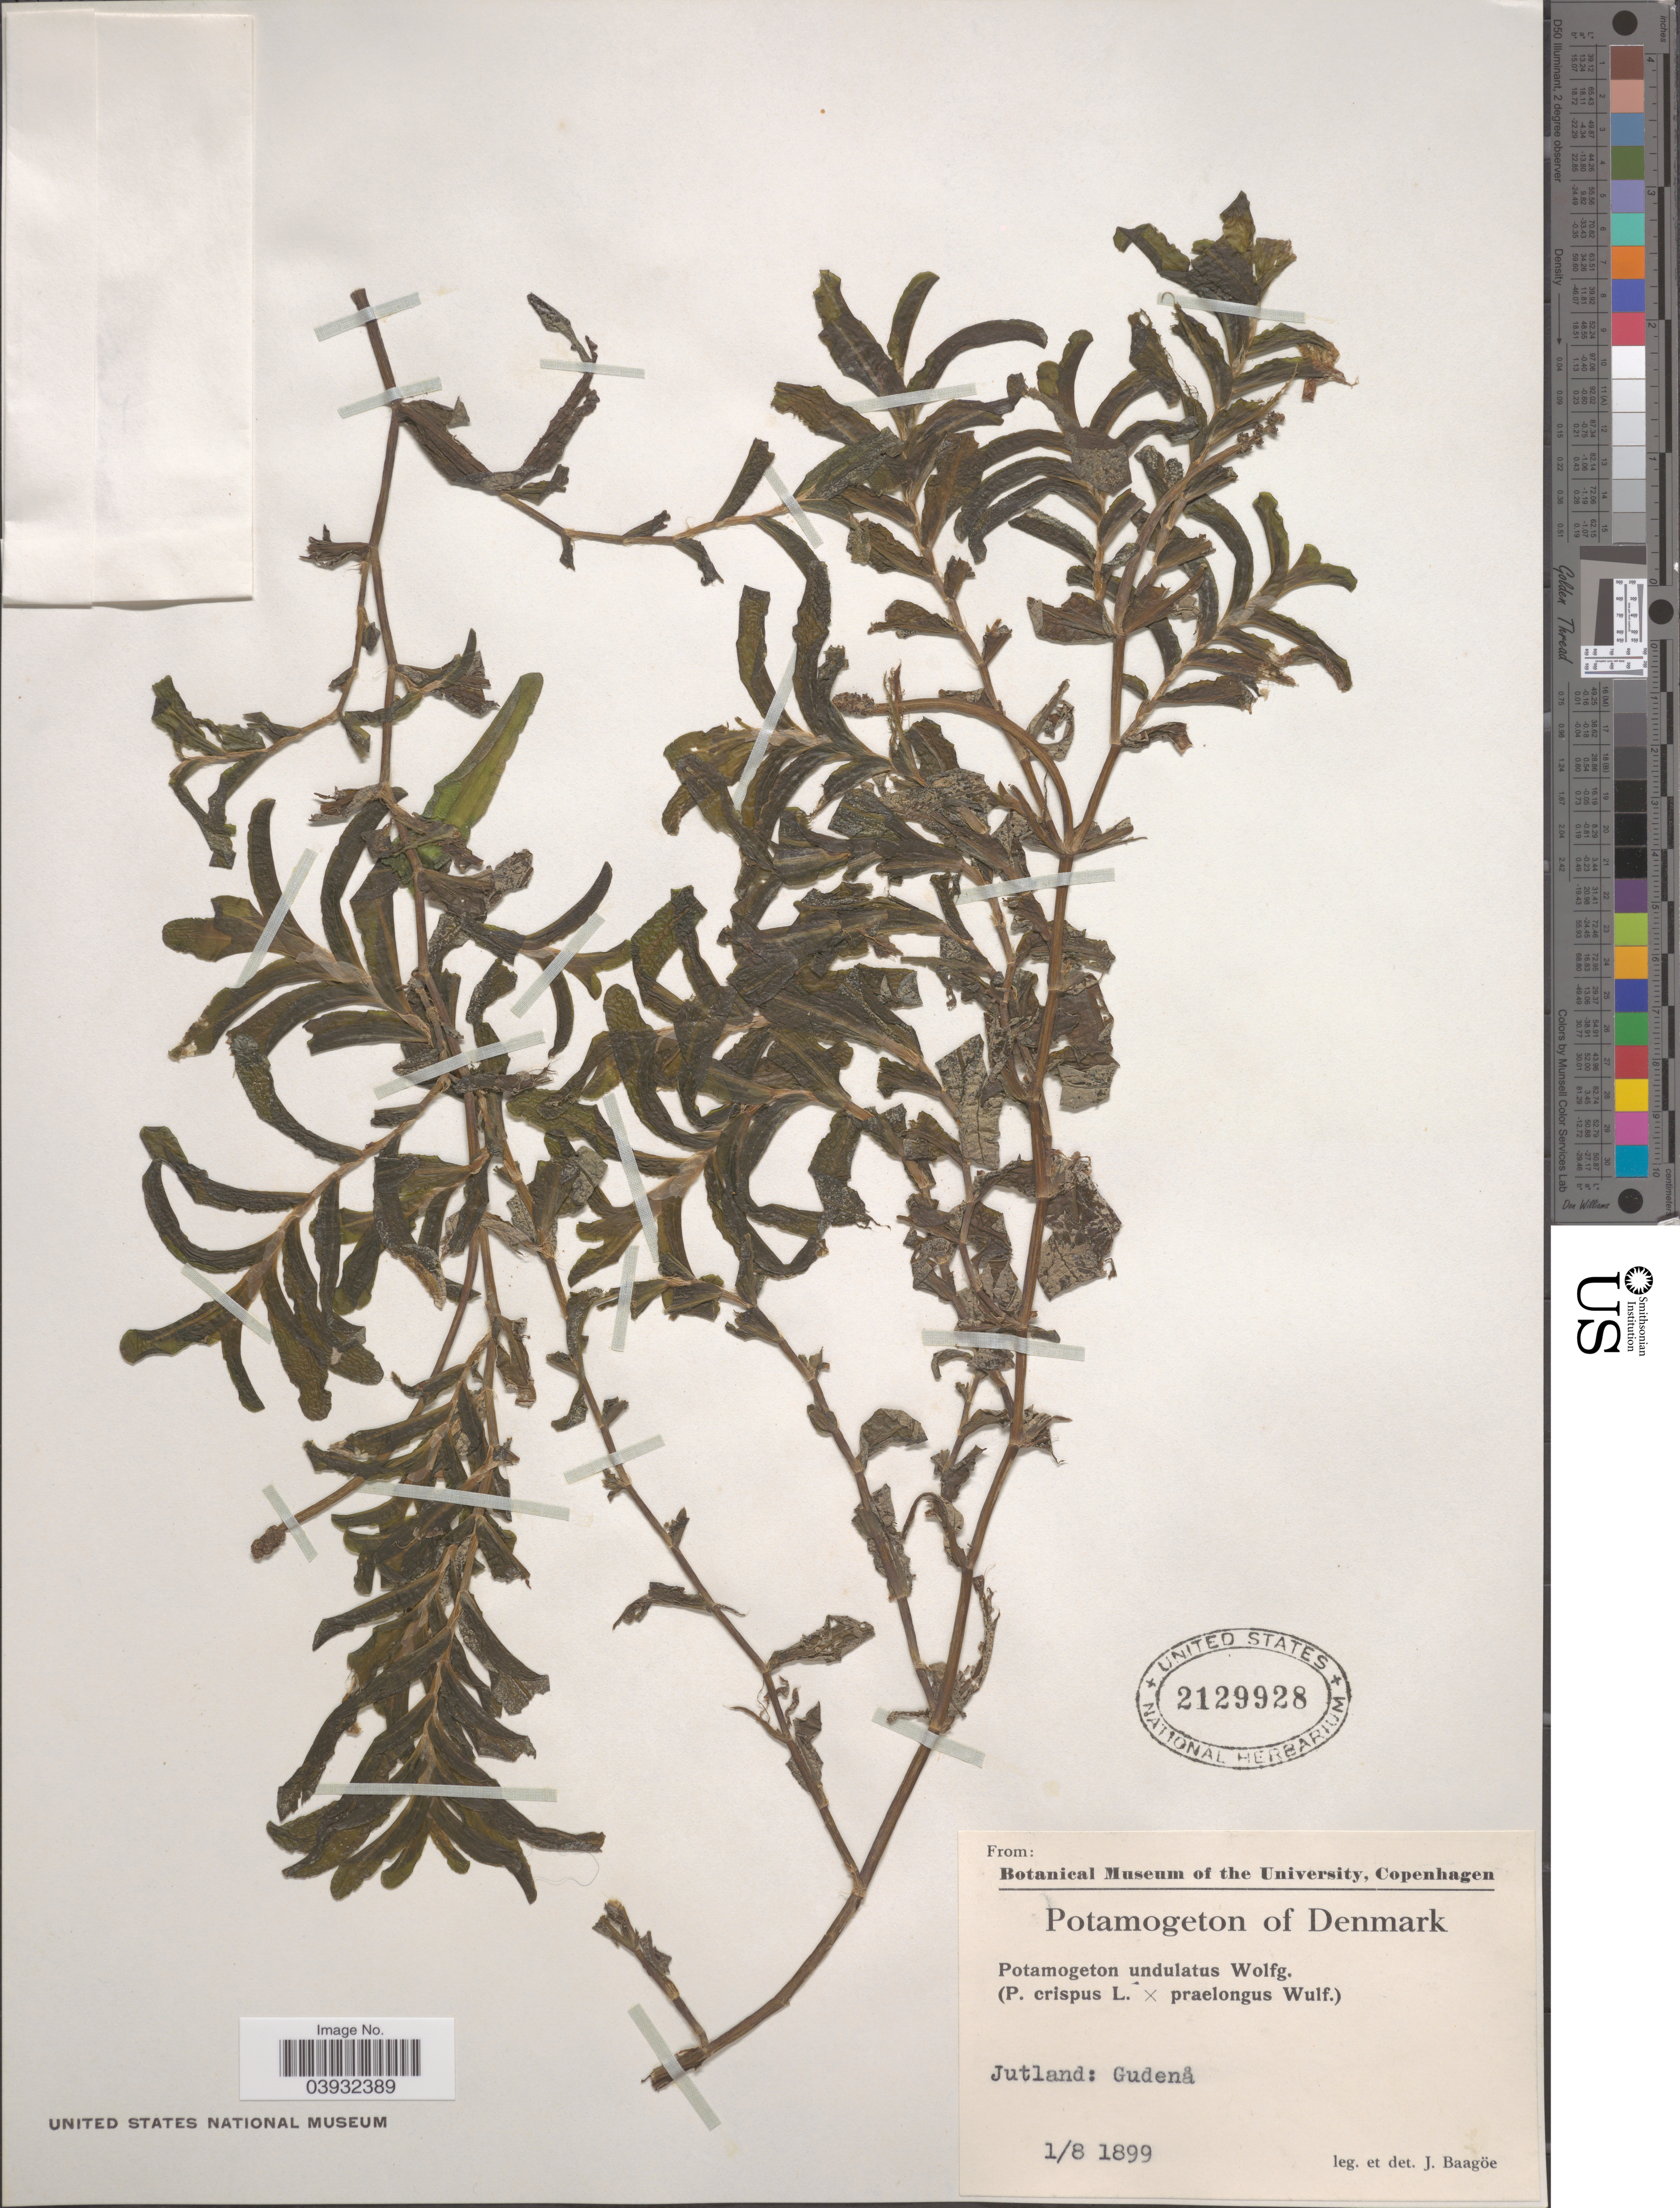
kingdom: Plantae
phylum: Tracheophyta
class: Liliopsida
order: Alismatales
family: Potamogetonaceae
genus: Potamogeton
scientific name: Potamogeton undulatus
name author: Wolfg.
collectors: J. Baagoe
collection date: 1899-08-01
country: Denmark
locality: Jutland: Gudenå.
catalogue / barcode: US 2129928